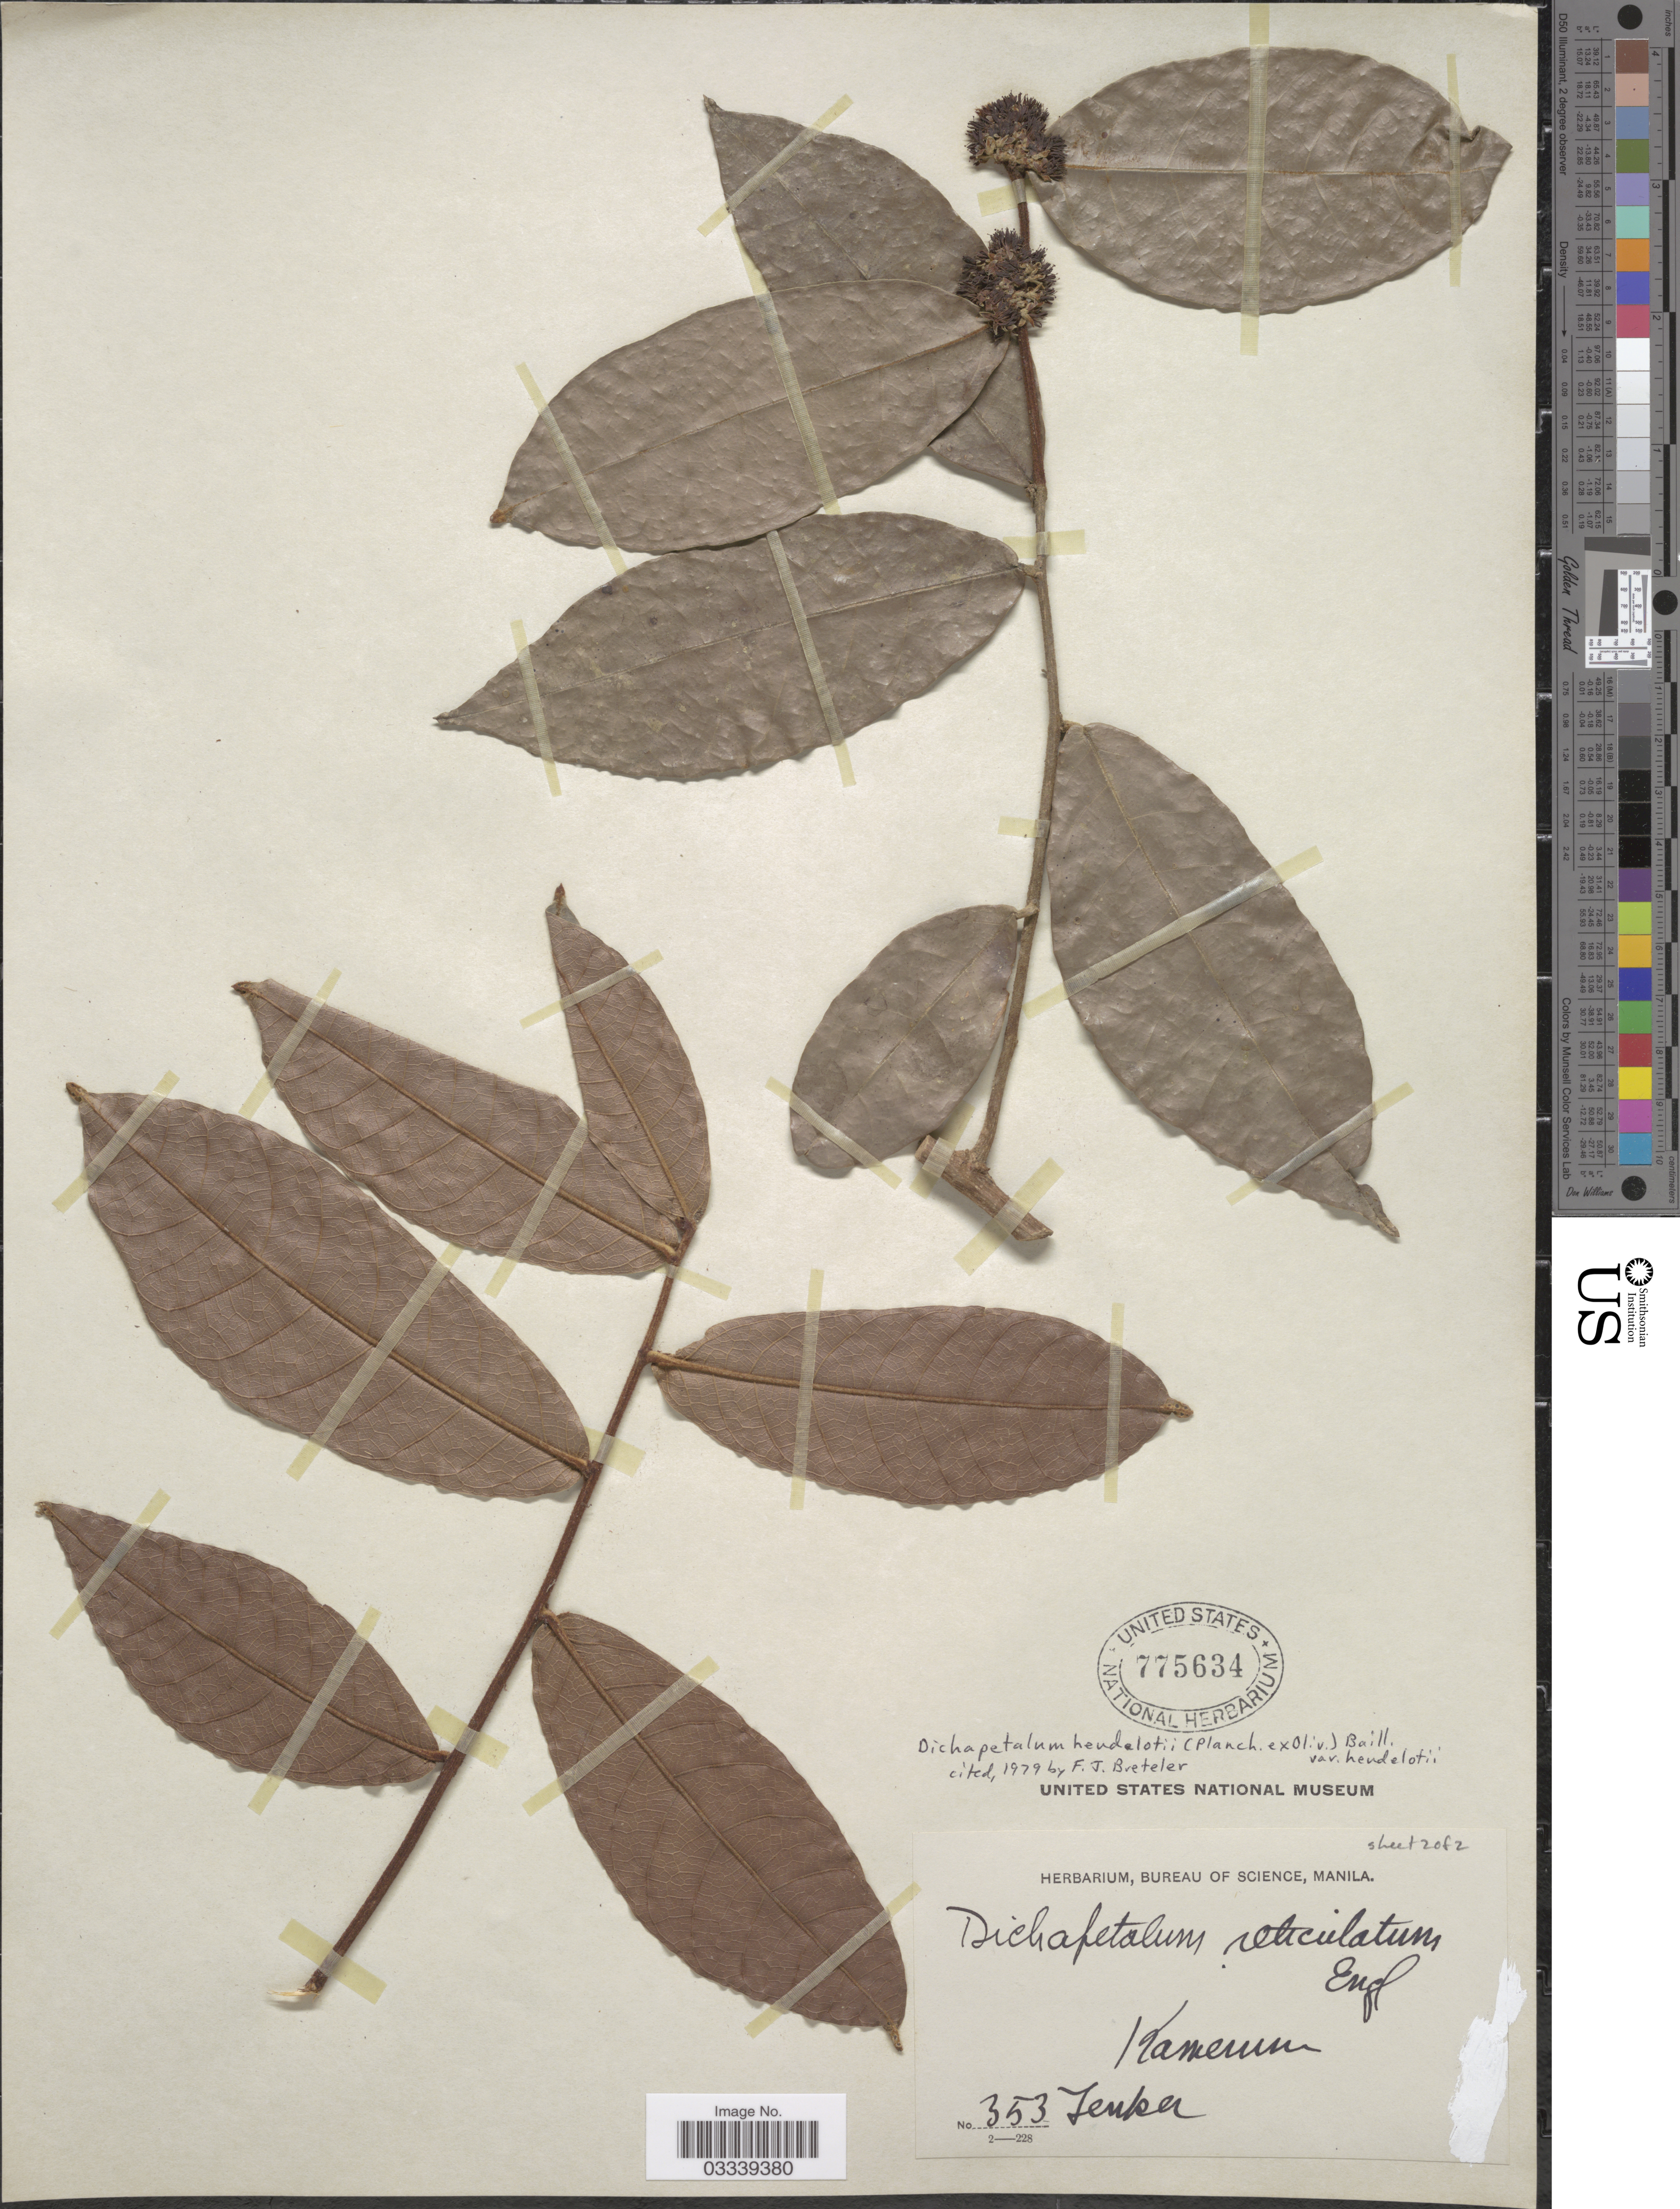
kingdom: Plantae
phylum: Tracheophyta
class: Magnoliopsida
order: Malpighiales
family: Dichapetalaceae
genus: Dichapetalum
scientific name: Dichapetalum heudelotii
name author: (Planch. ex Oliv.) Baill.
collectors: Zenker, --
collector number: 353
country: Cameroon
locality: Kamerun.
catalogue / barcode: US 775634